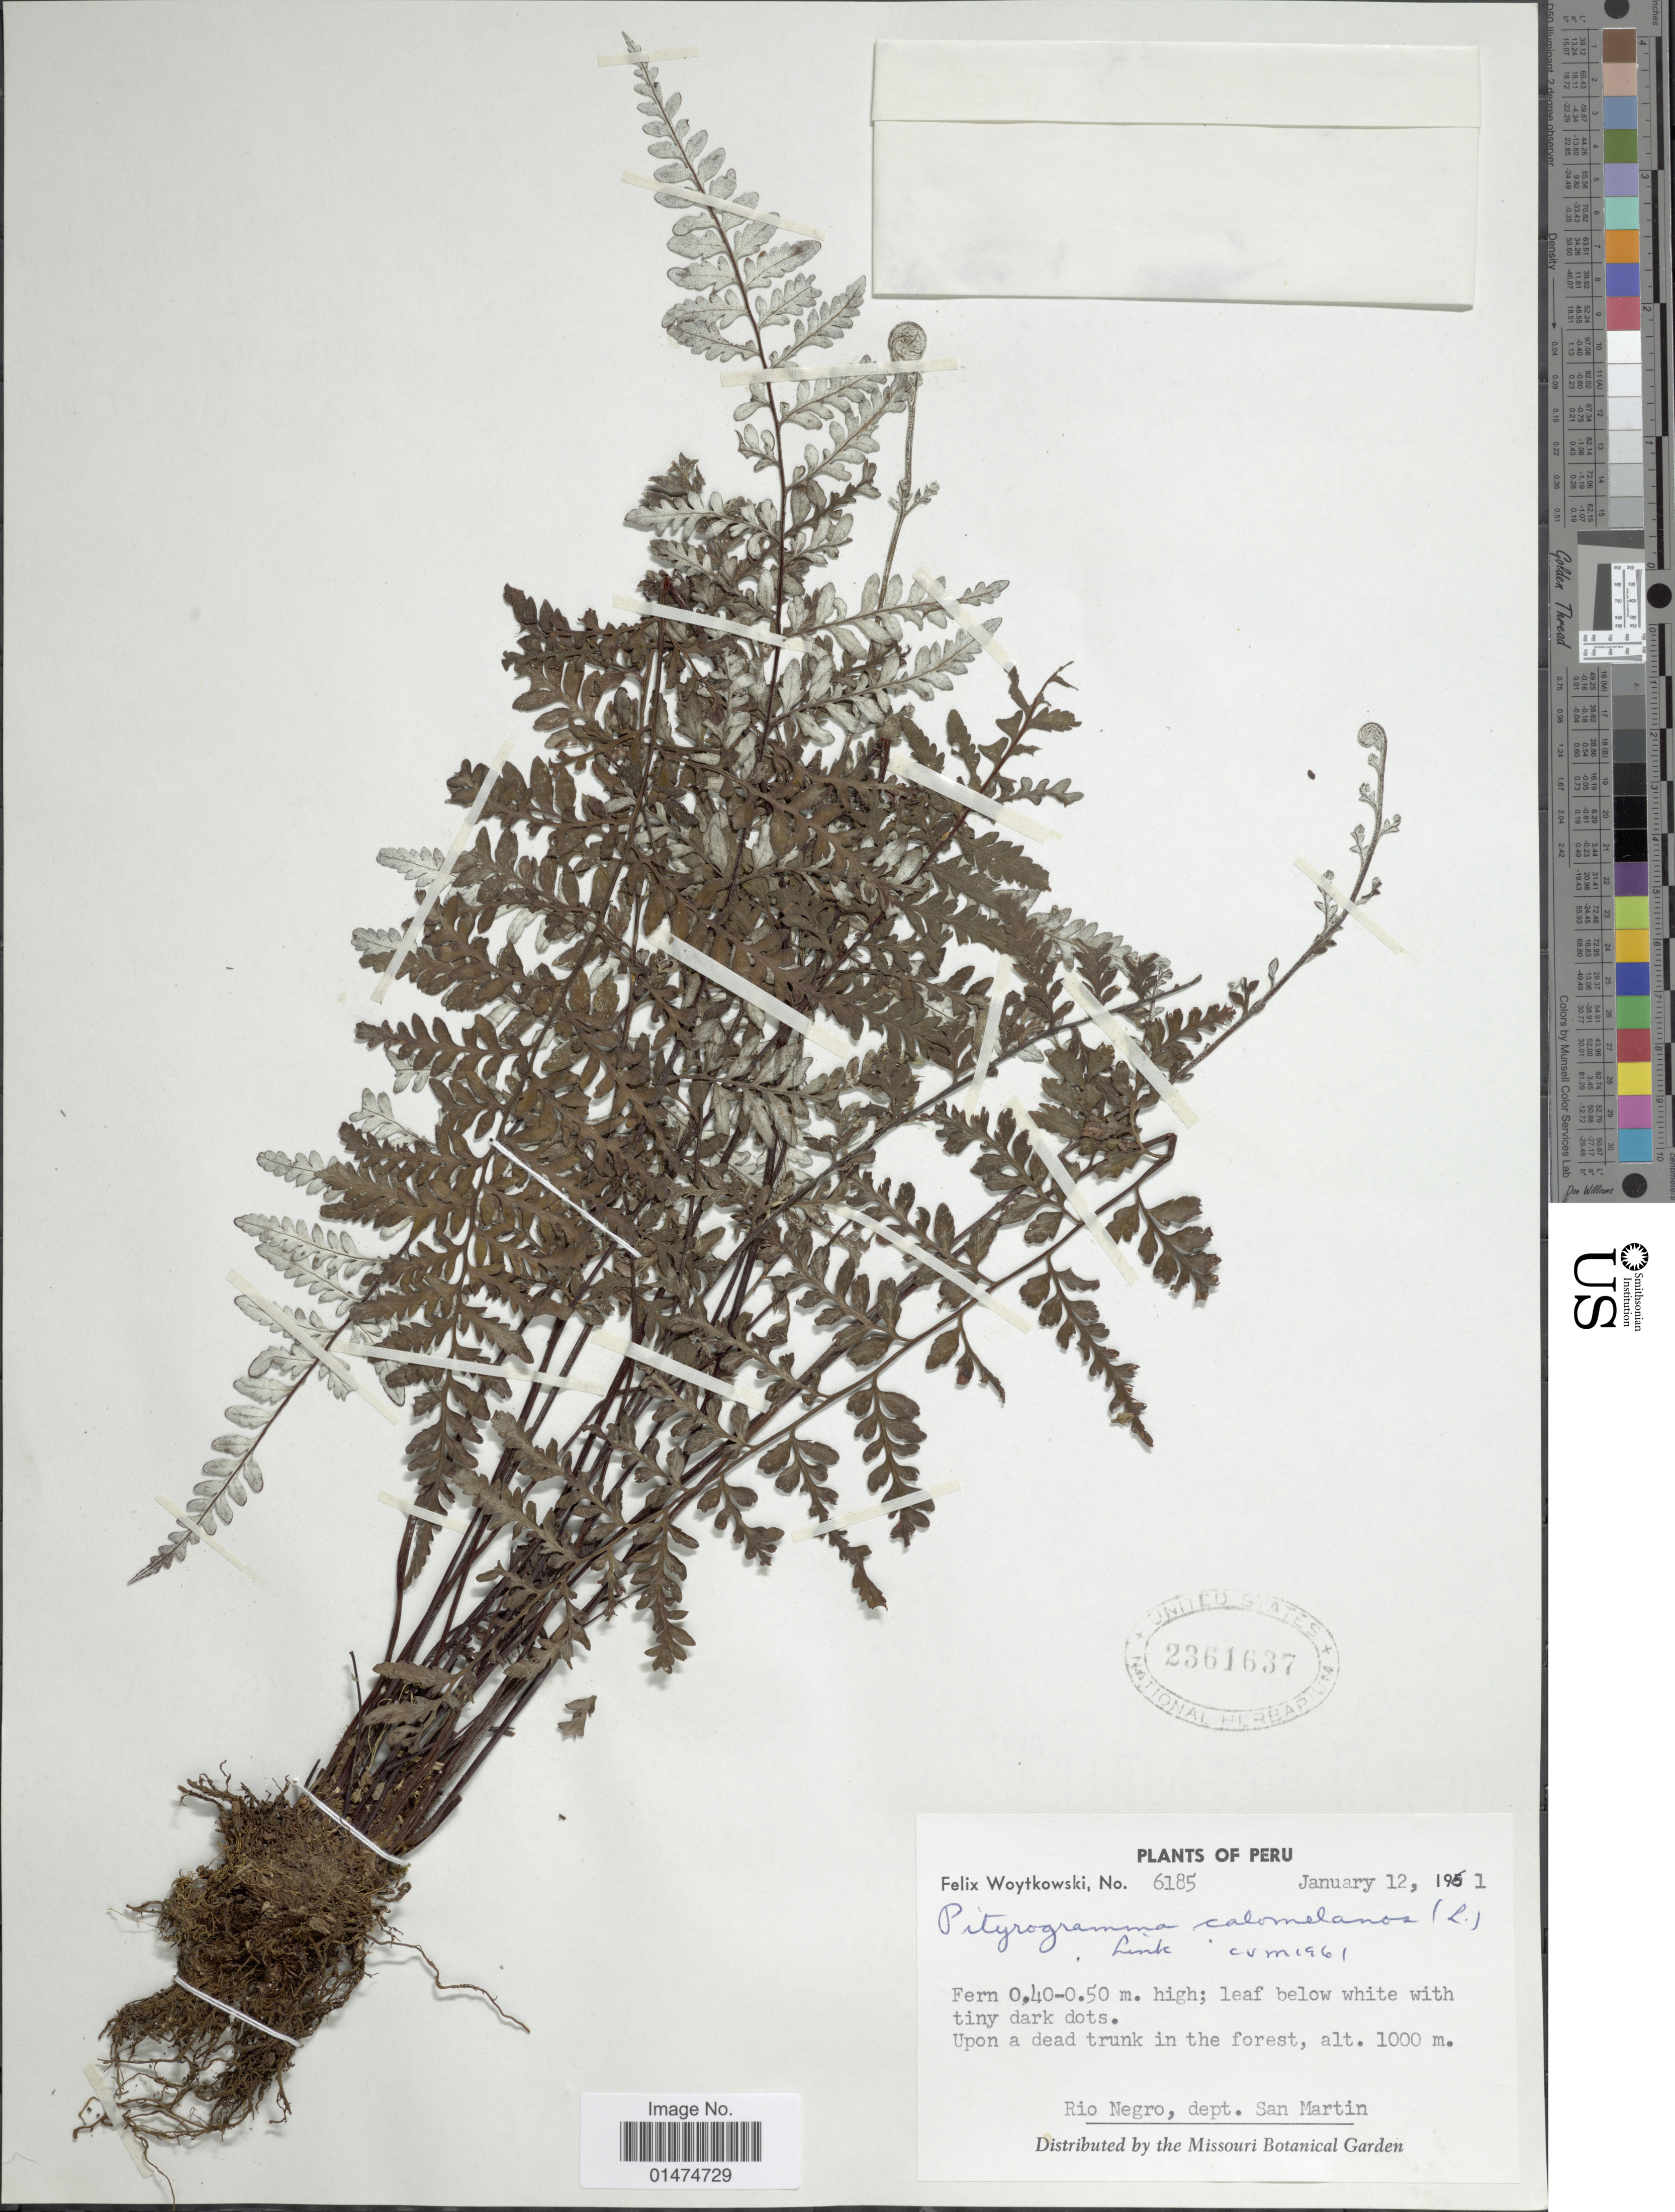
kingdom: Plantae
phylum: Tracheophyta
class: Polypodiopsida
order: Polypodiales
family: Pteridaceae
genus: Pityrogramma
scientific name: Pityrogramma calomelanos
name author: (L.) Link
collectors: F. Woytkowski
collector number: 6185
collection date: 1961-01-12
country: Peru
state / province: San Martín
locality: Rio Negro, dept. San Martin.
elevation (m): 1000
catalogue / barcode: US 2361637